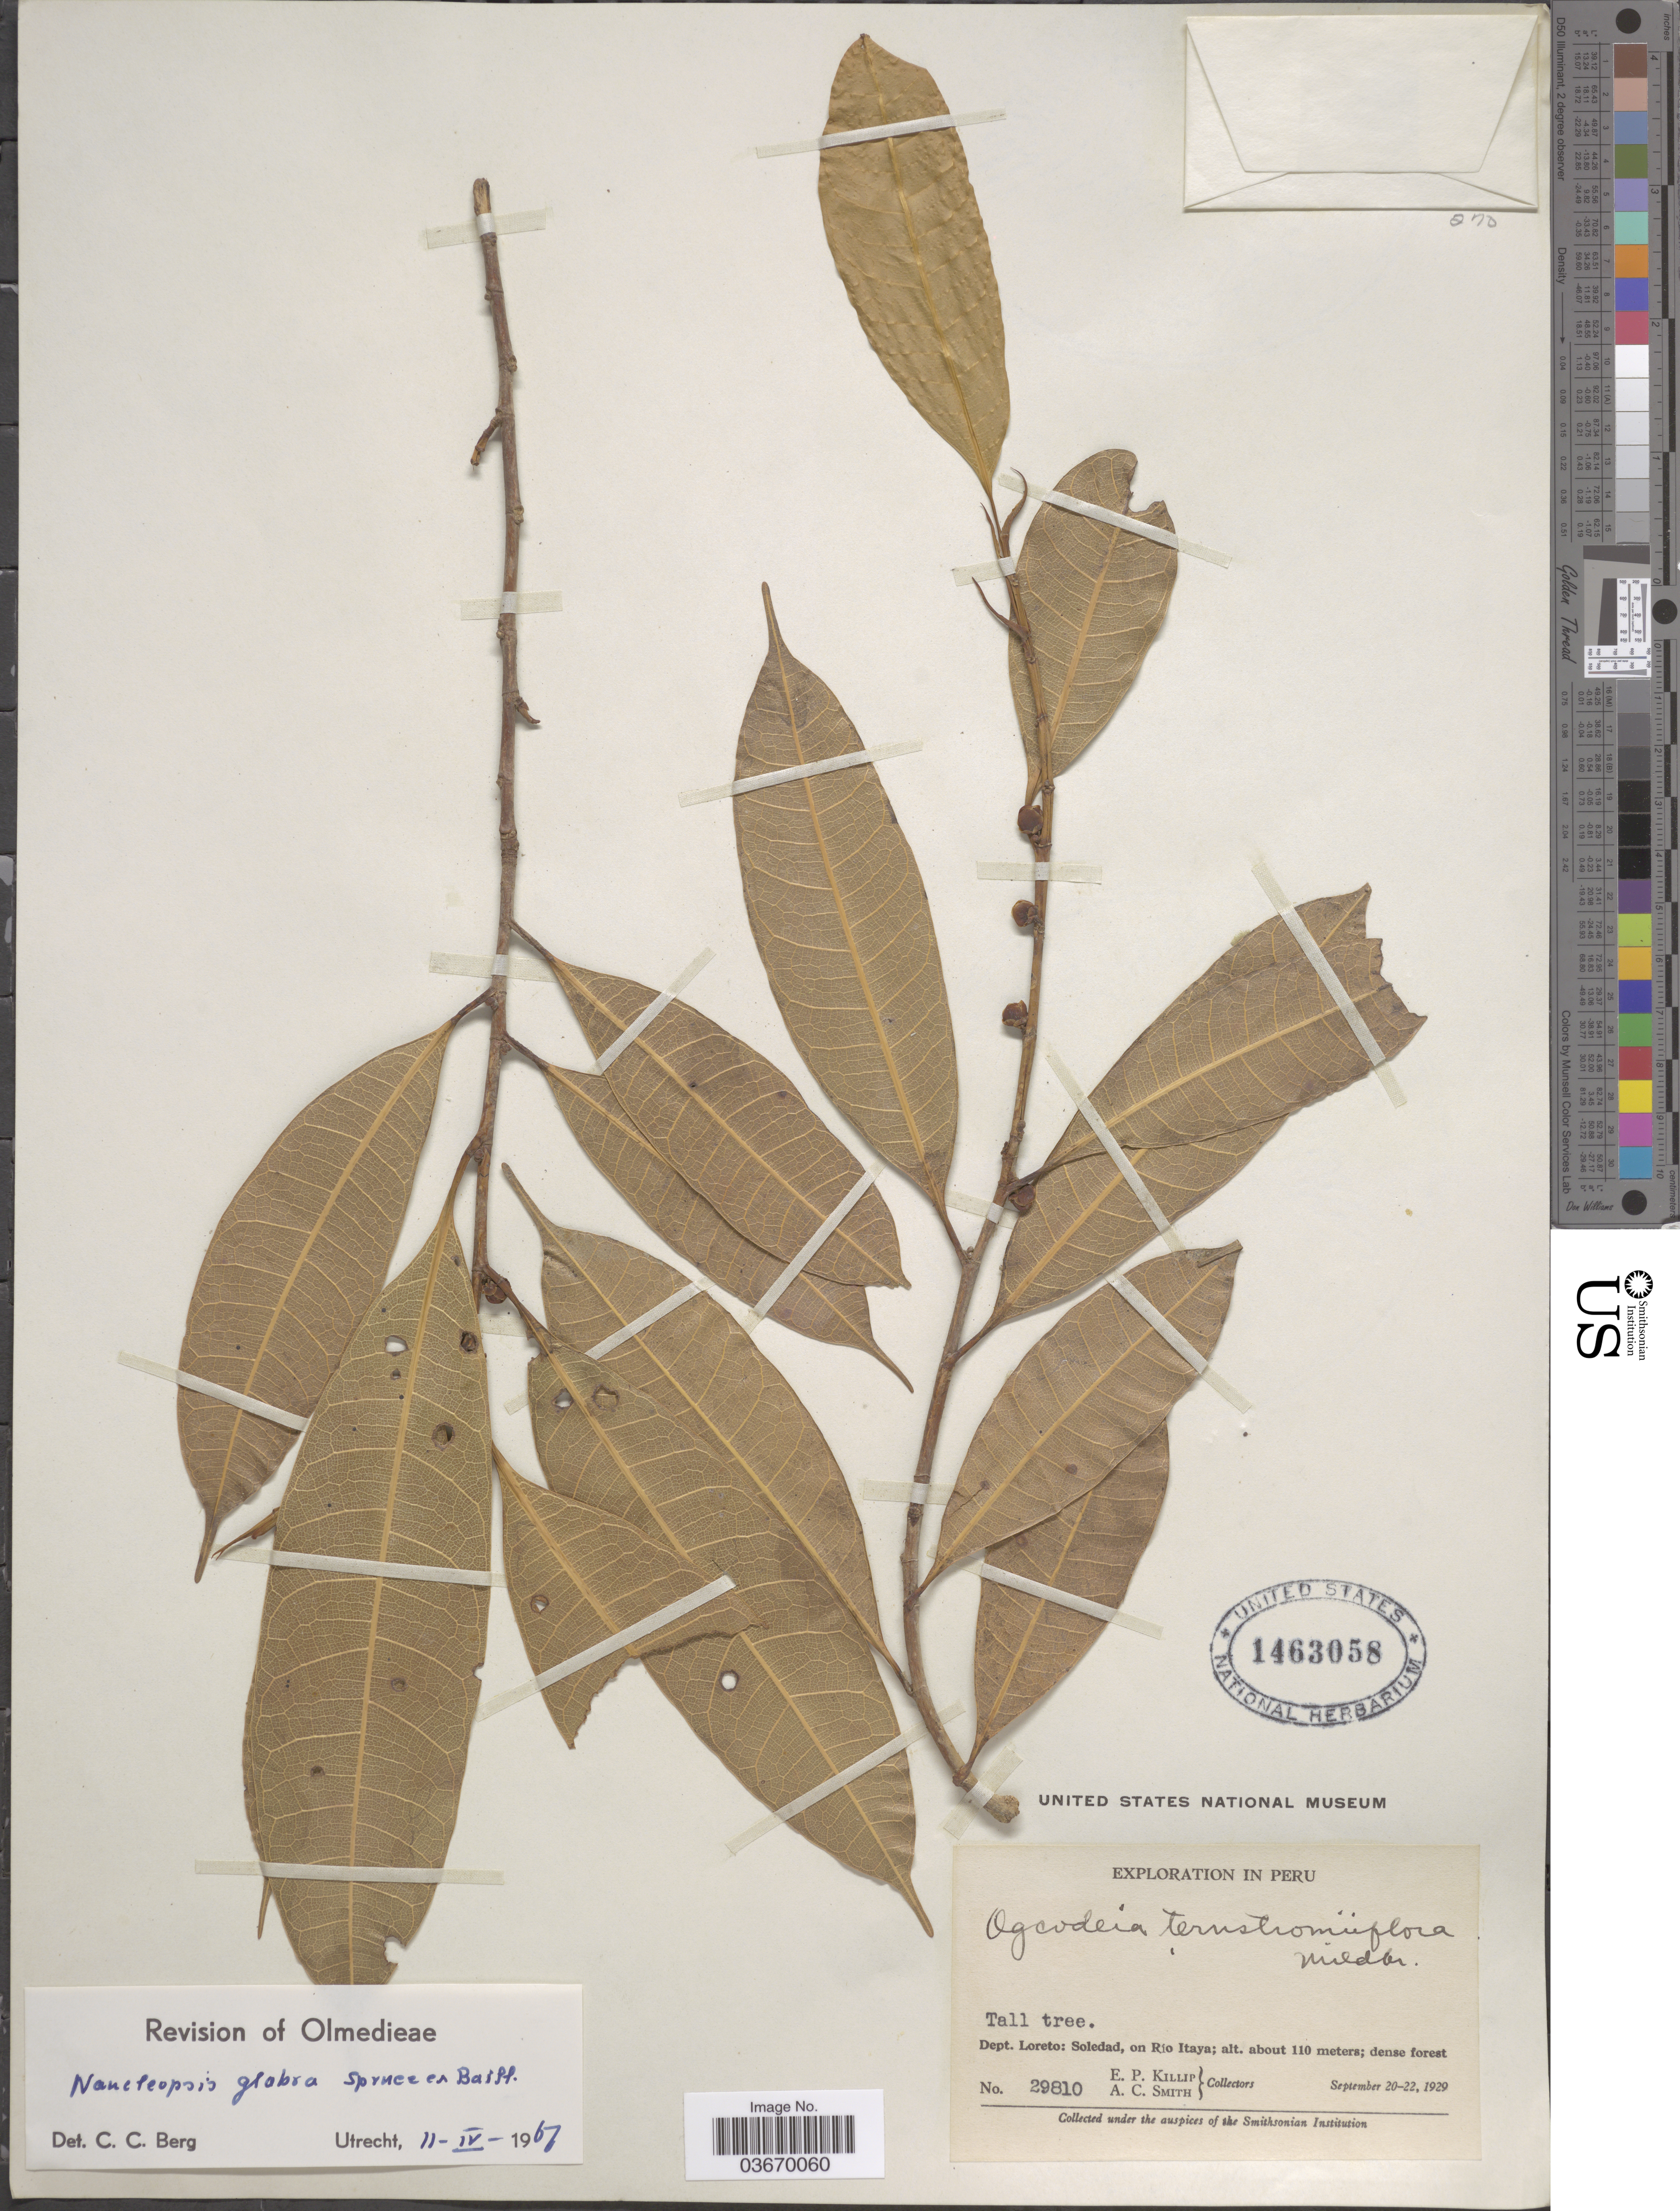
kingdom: Plantae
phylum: Tracheophyta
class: Magnoliopsida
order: Rosales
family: Moraceae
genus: Naucleopsis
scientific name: Naucleopsis glabra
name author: Spruce ex Pittier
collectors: E. P. Killip & A. C. Smith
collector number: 29810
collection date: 1929-09-20/1929-09-22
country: Peru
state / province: Loreto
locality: Dept. Loreto: Soledad, on Rio Itaya.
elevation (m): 110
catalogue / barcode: US 1463058